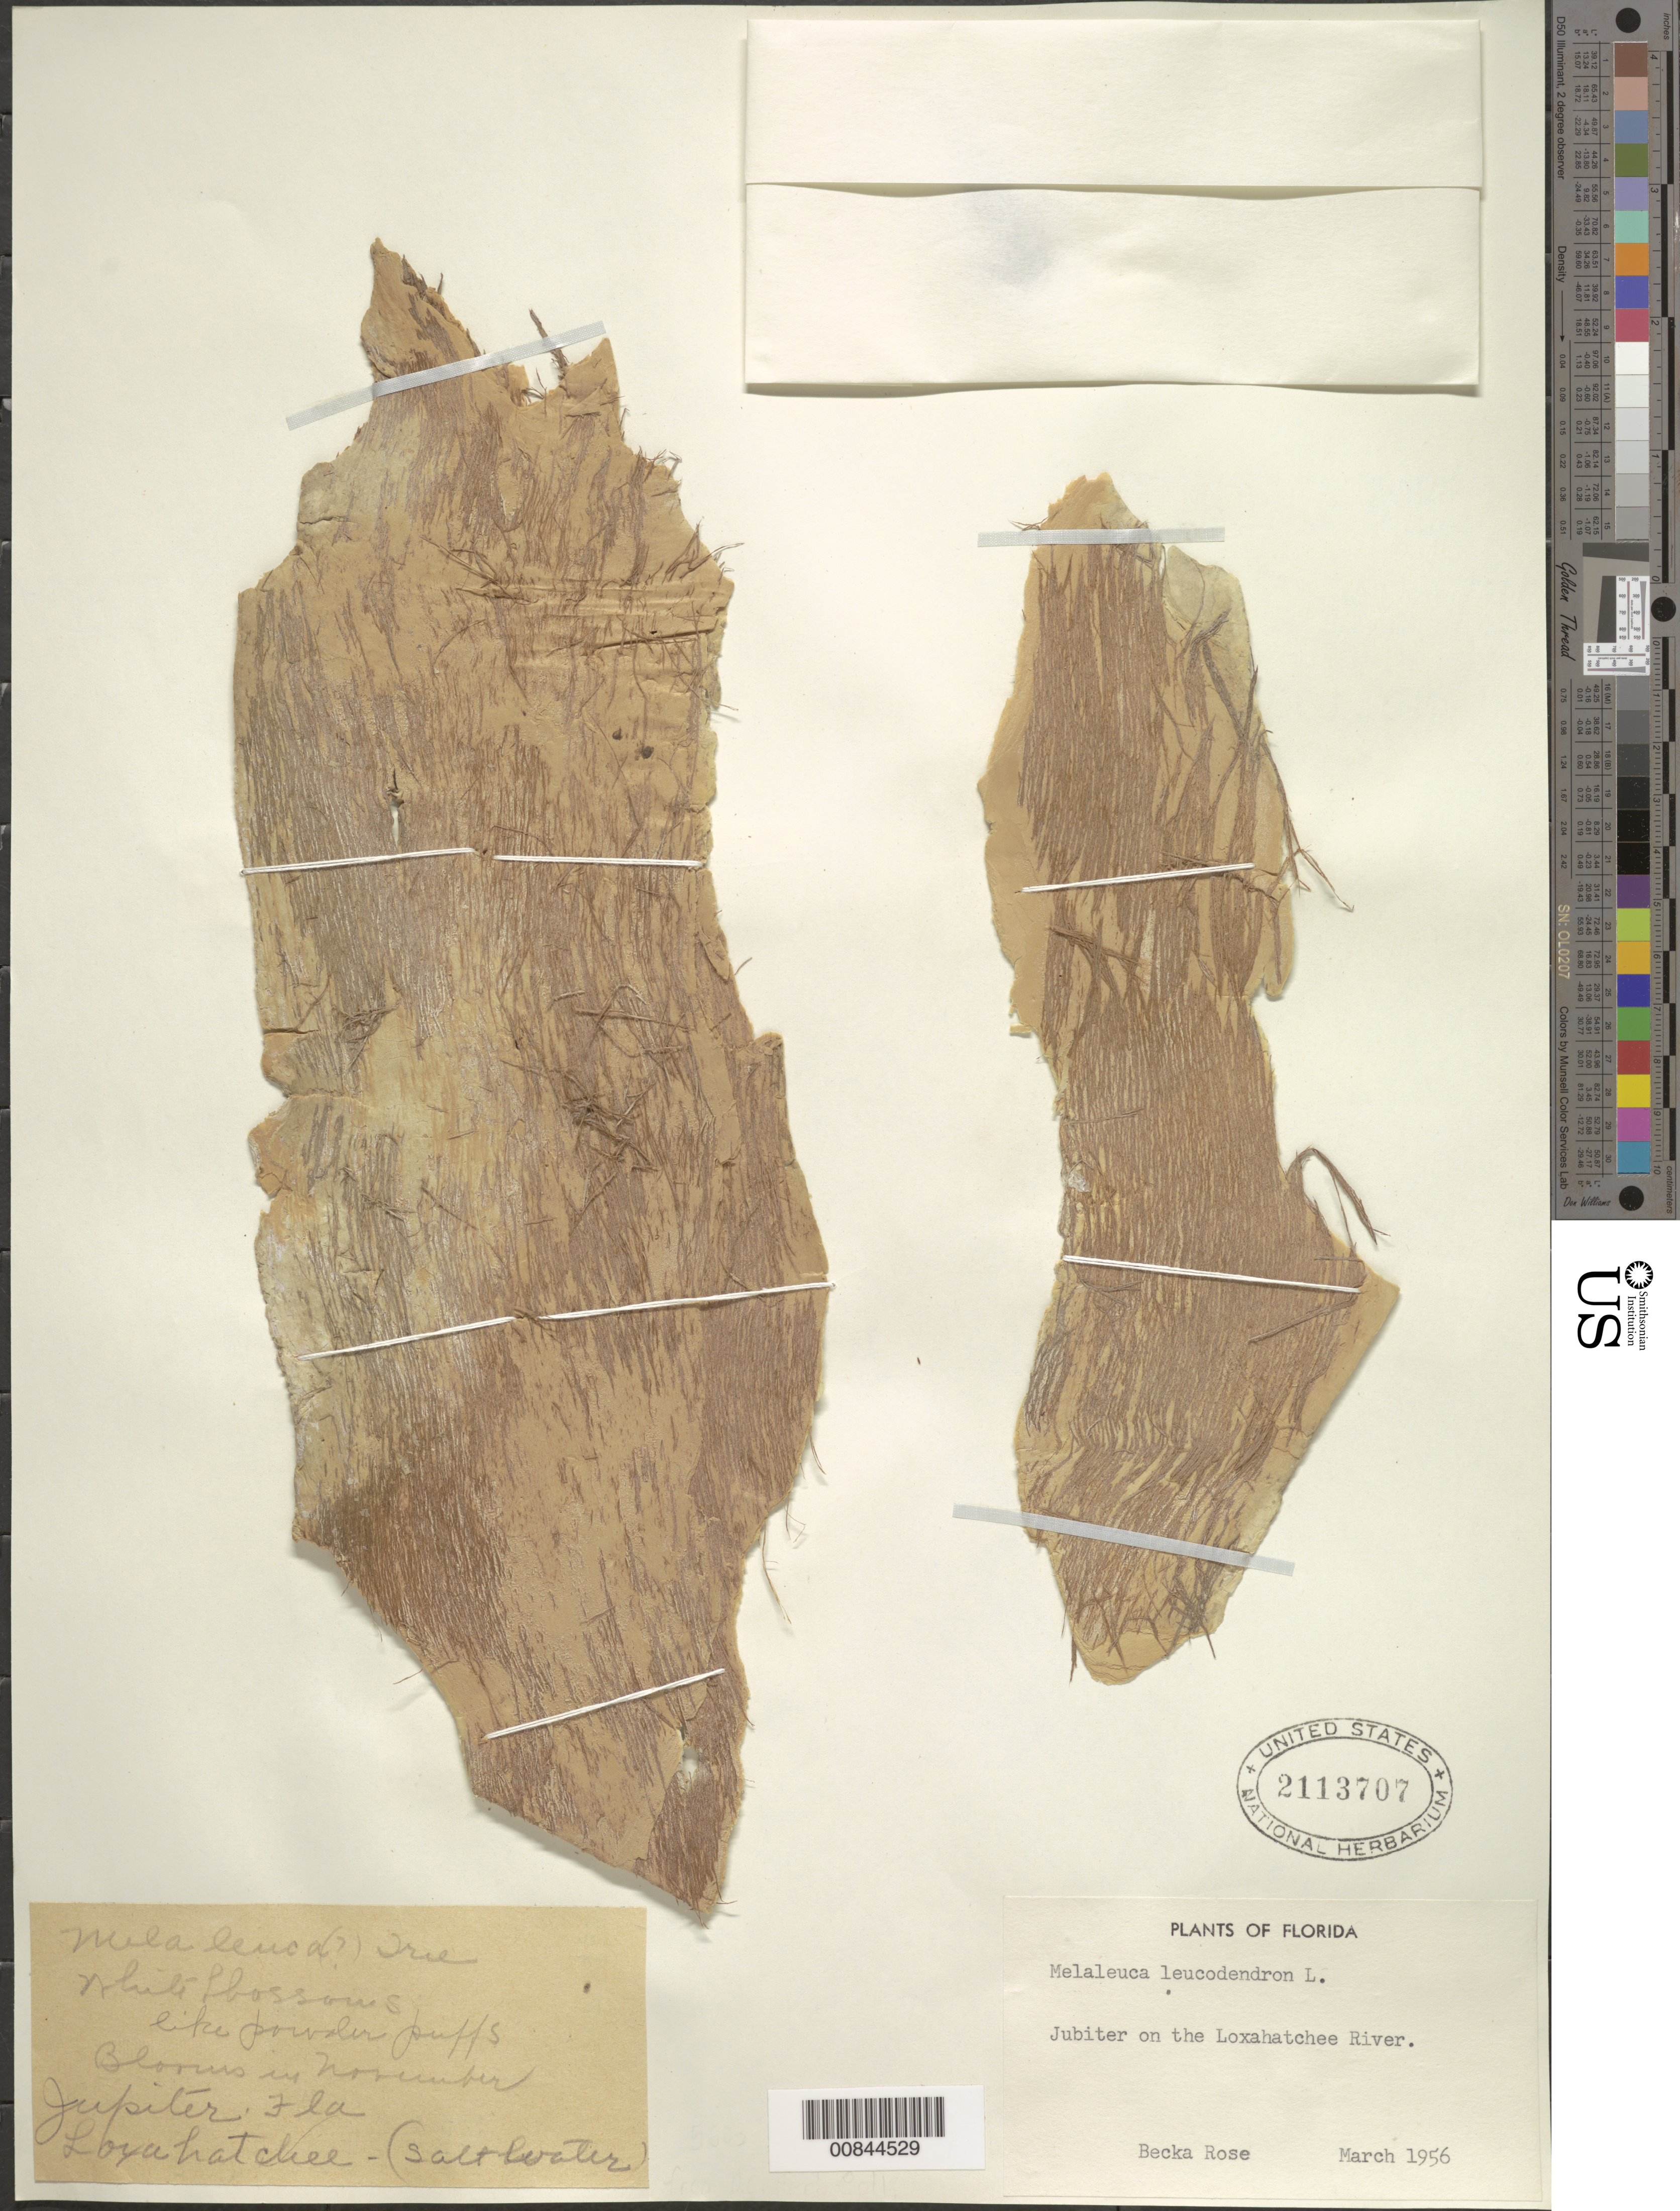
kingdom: Plantae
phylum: Tracheophyta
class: Magnoliopsida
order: Myrtales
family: Myrtaceae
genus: Melaleuca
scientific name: Melaleuca leucadendra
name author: (L.) L.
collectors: W. Rose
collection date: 1956-03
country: United States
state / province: Florida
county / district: Palm Beach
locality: Jupiter, on the Loxahatchee River.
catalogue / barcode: US 2113707